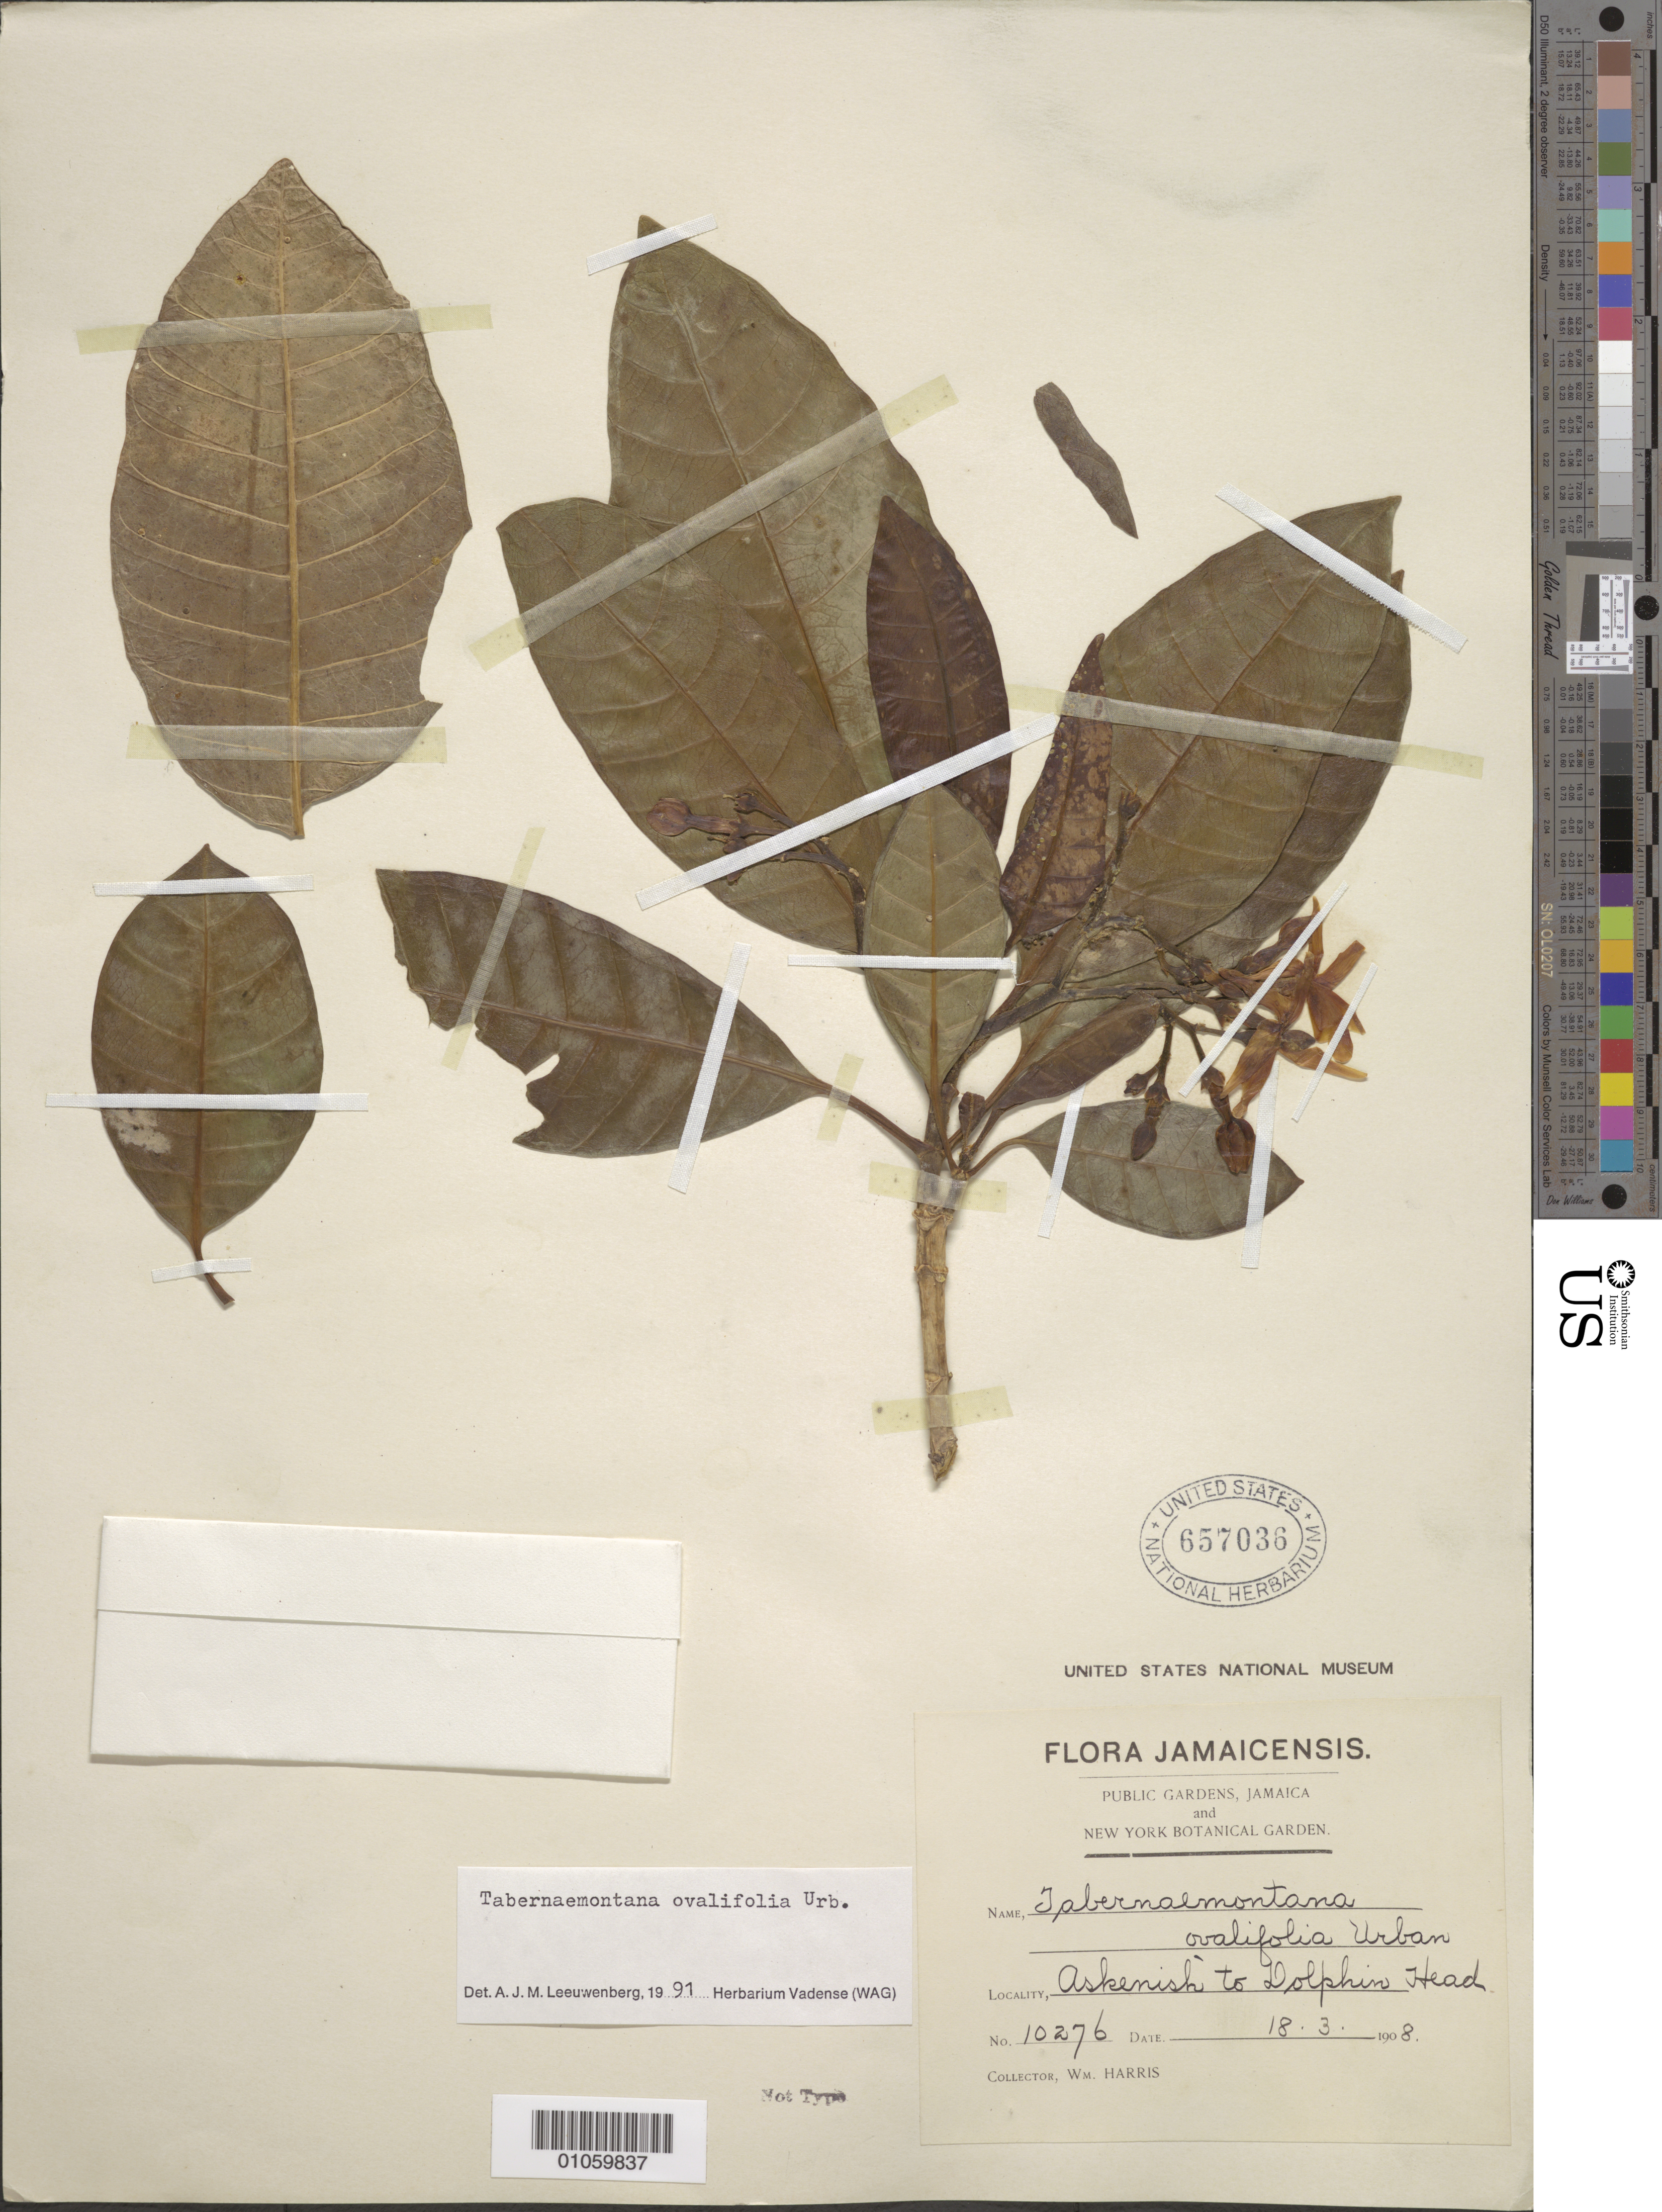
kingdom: Plantae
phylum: Tracheophyta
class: Magnoliopsida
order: Gentianales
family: Apocynaceae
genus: Tabernaemontana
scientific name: Tabernaemontana ovalifolia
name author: Urb.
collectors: W. Harris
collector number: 10276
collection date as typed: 18 Mar 1908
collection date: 1908-03-18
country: Jamaica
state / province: Hanover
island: Jamaica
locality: Askenish to Dolphin Head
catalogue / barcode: US 657036